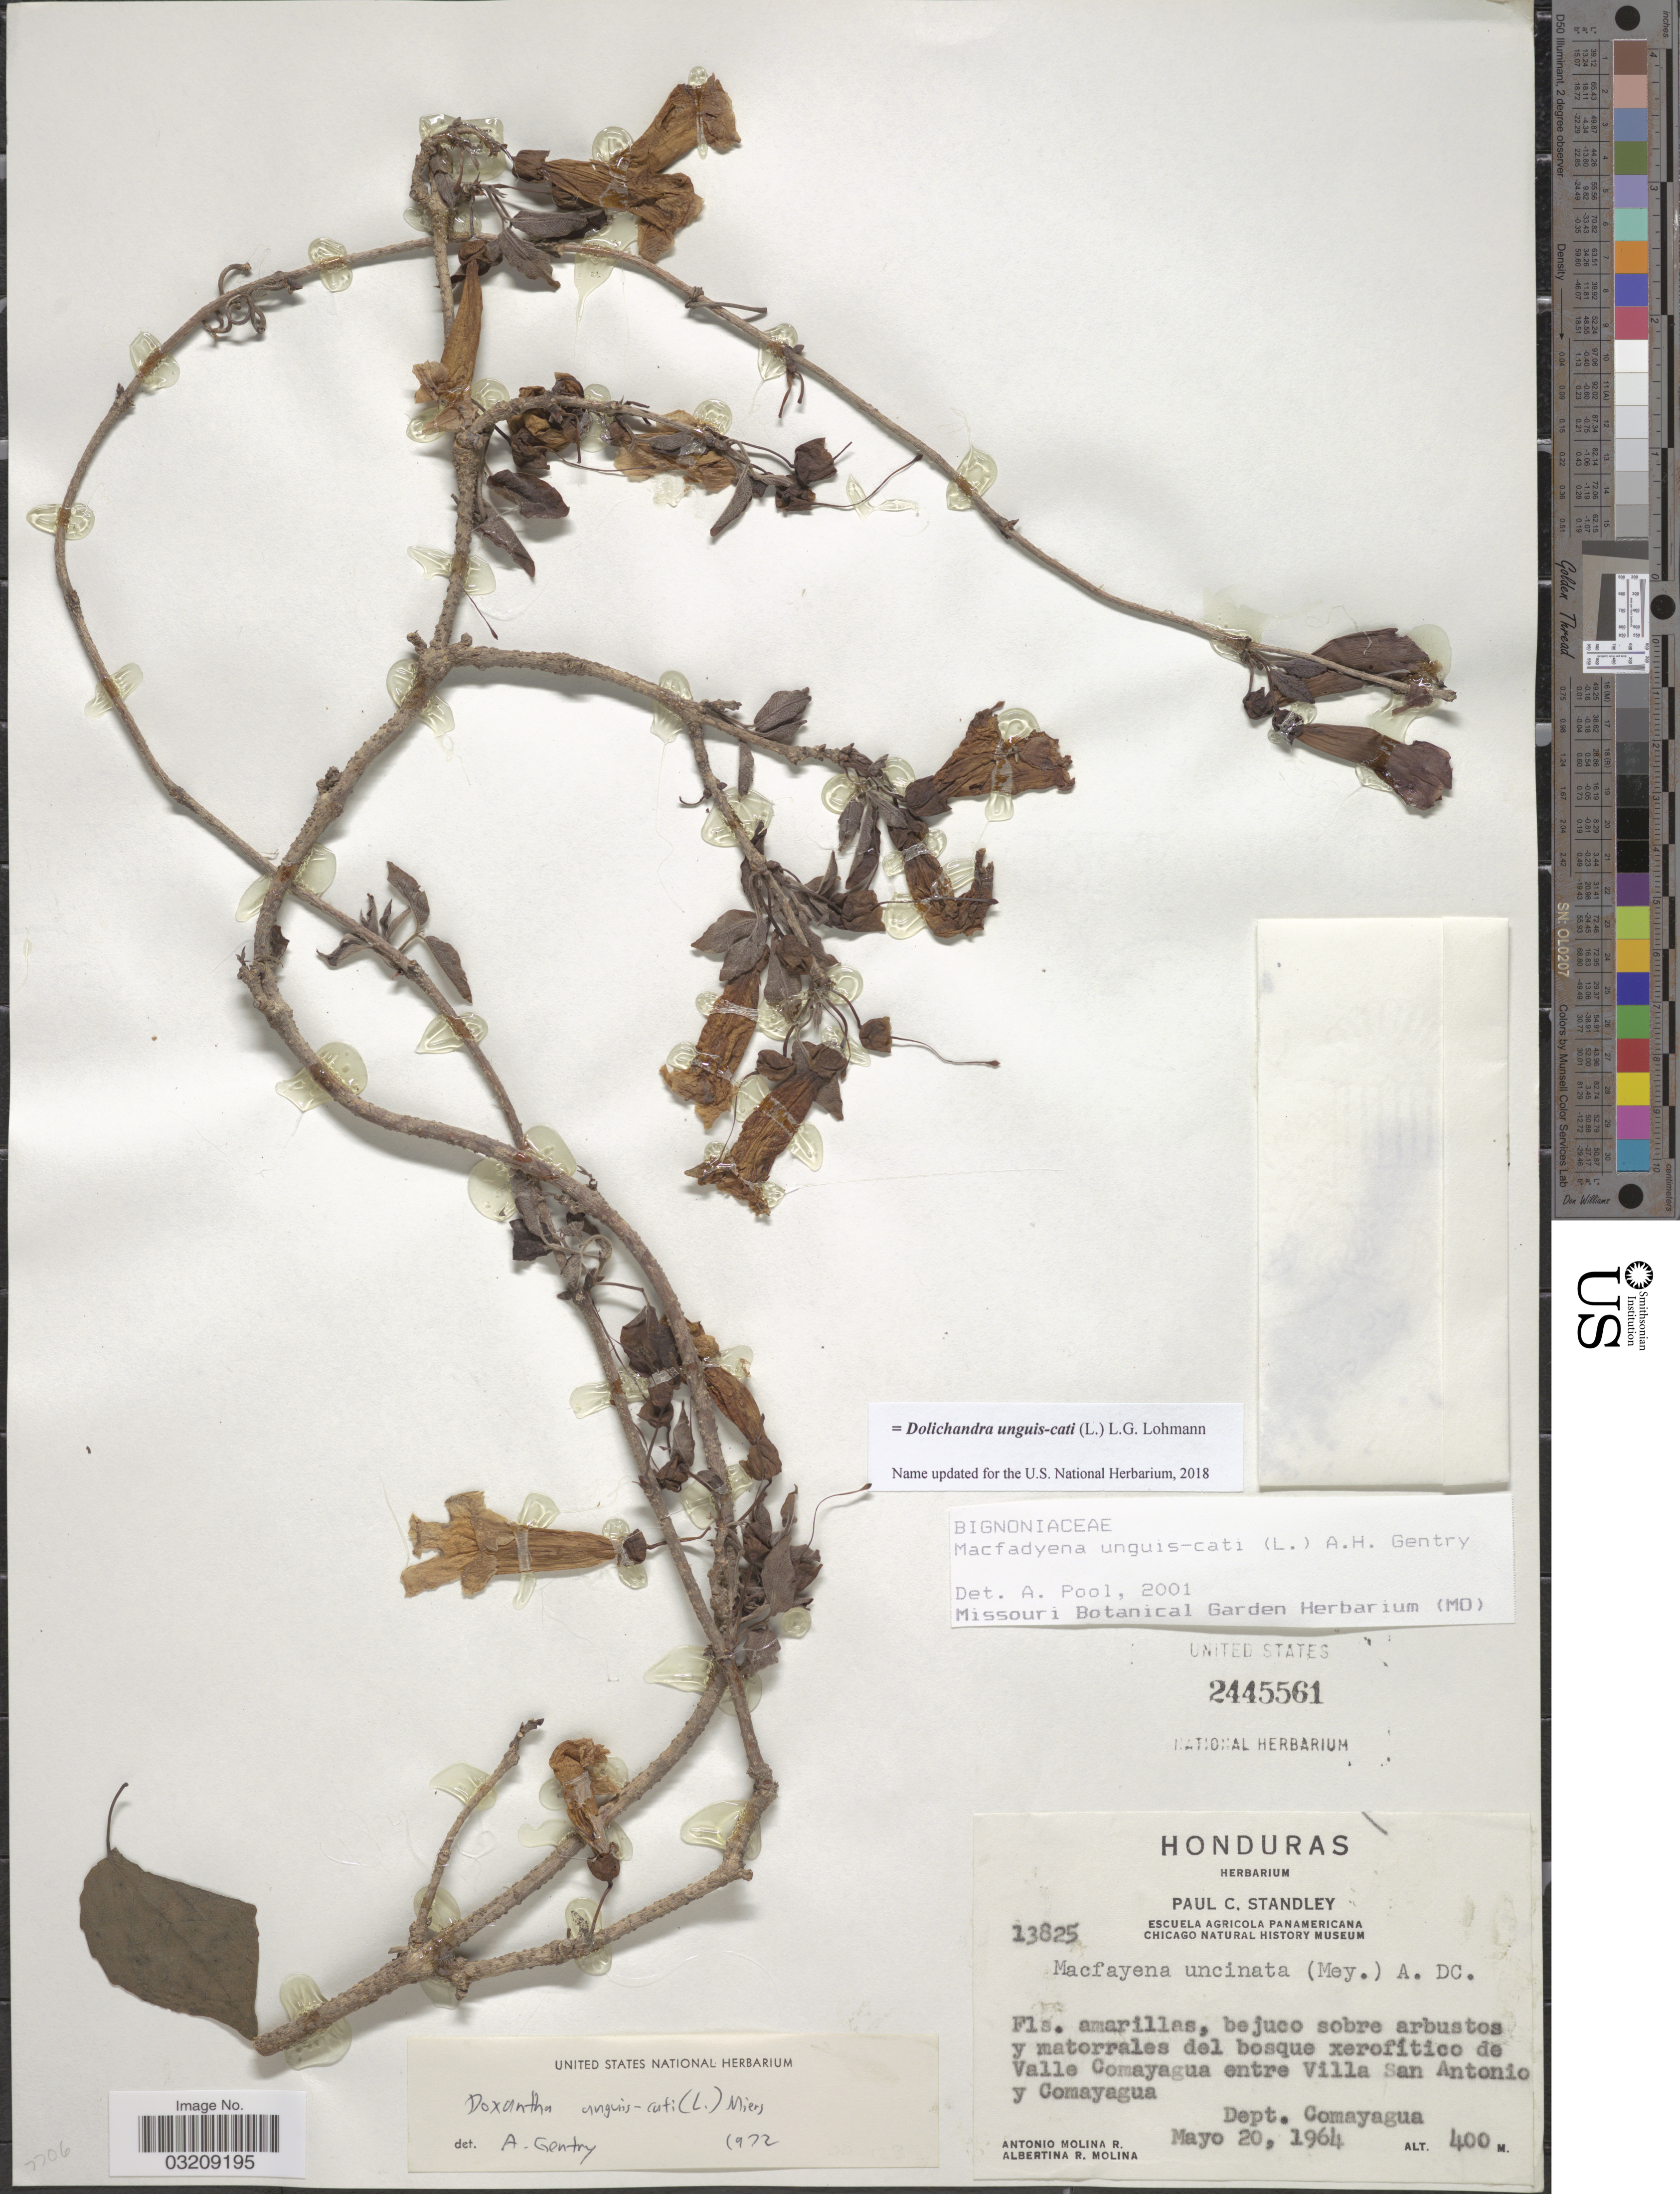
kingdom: Plantae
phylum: Tracheophyta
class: Magnoliopsida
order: Lamiales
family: Bignoniaceae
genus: Dolichandra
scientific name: Dolichandra unguis-cati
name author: (L.) L.G. Lohmann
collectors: A. Molina R. & A. R. Molina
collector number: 13825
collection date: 1964-05-20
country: Honduras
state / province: Comayagua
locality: De Valle Comayagua entre Villa San Antonio y Comayagua.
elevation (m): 400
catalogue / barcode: US 2445561